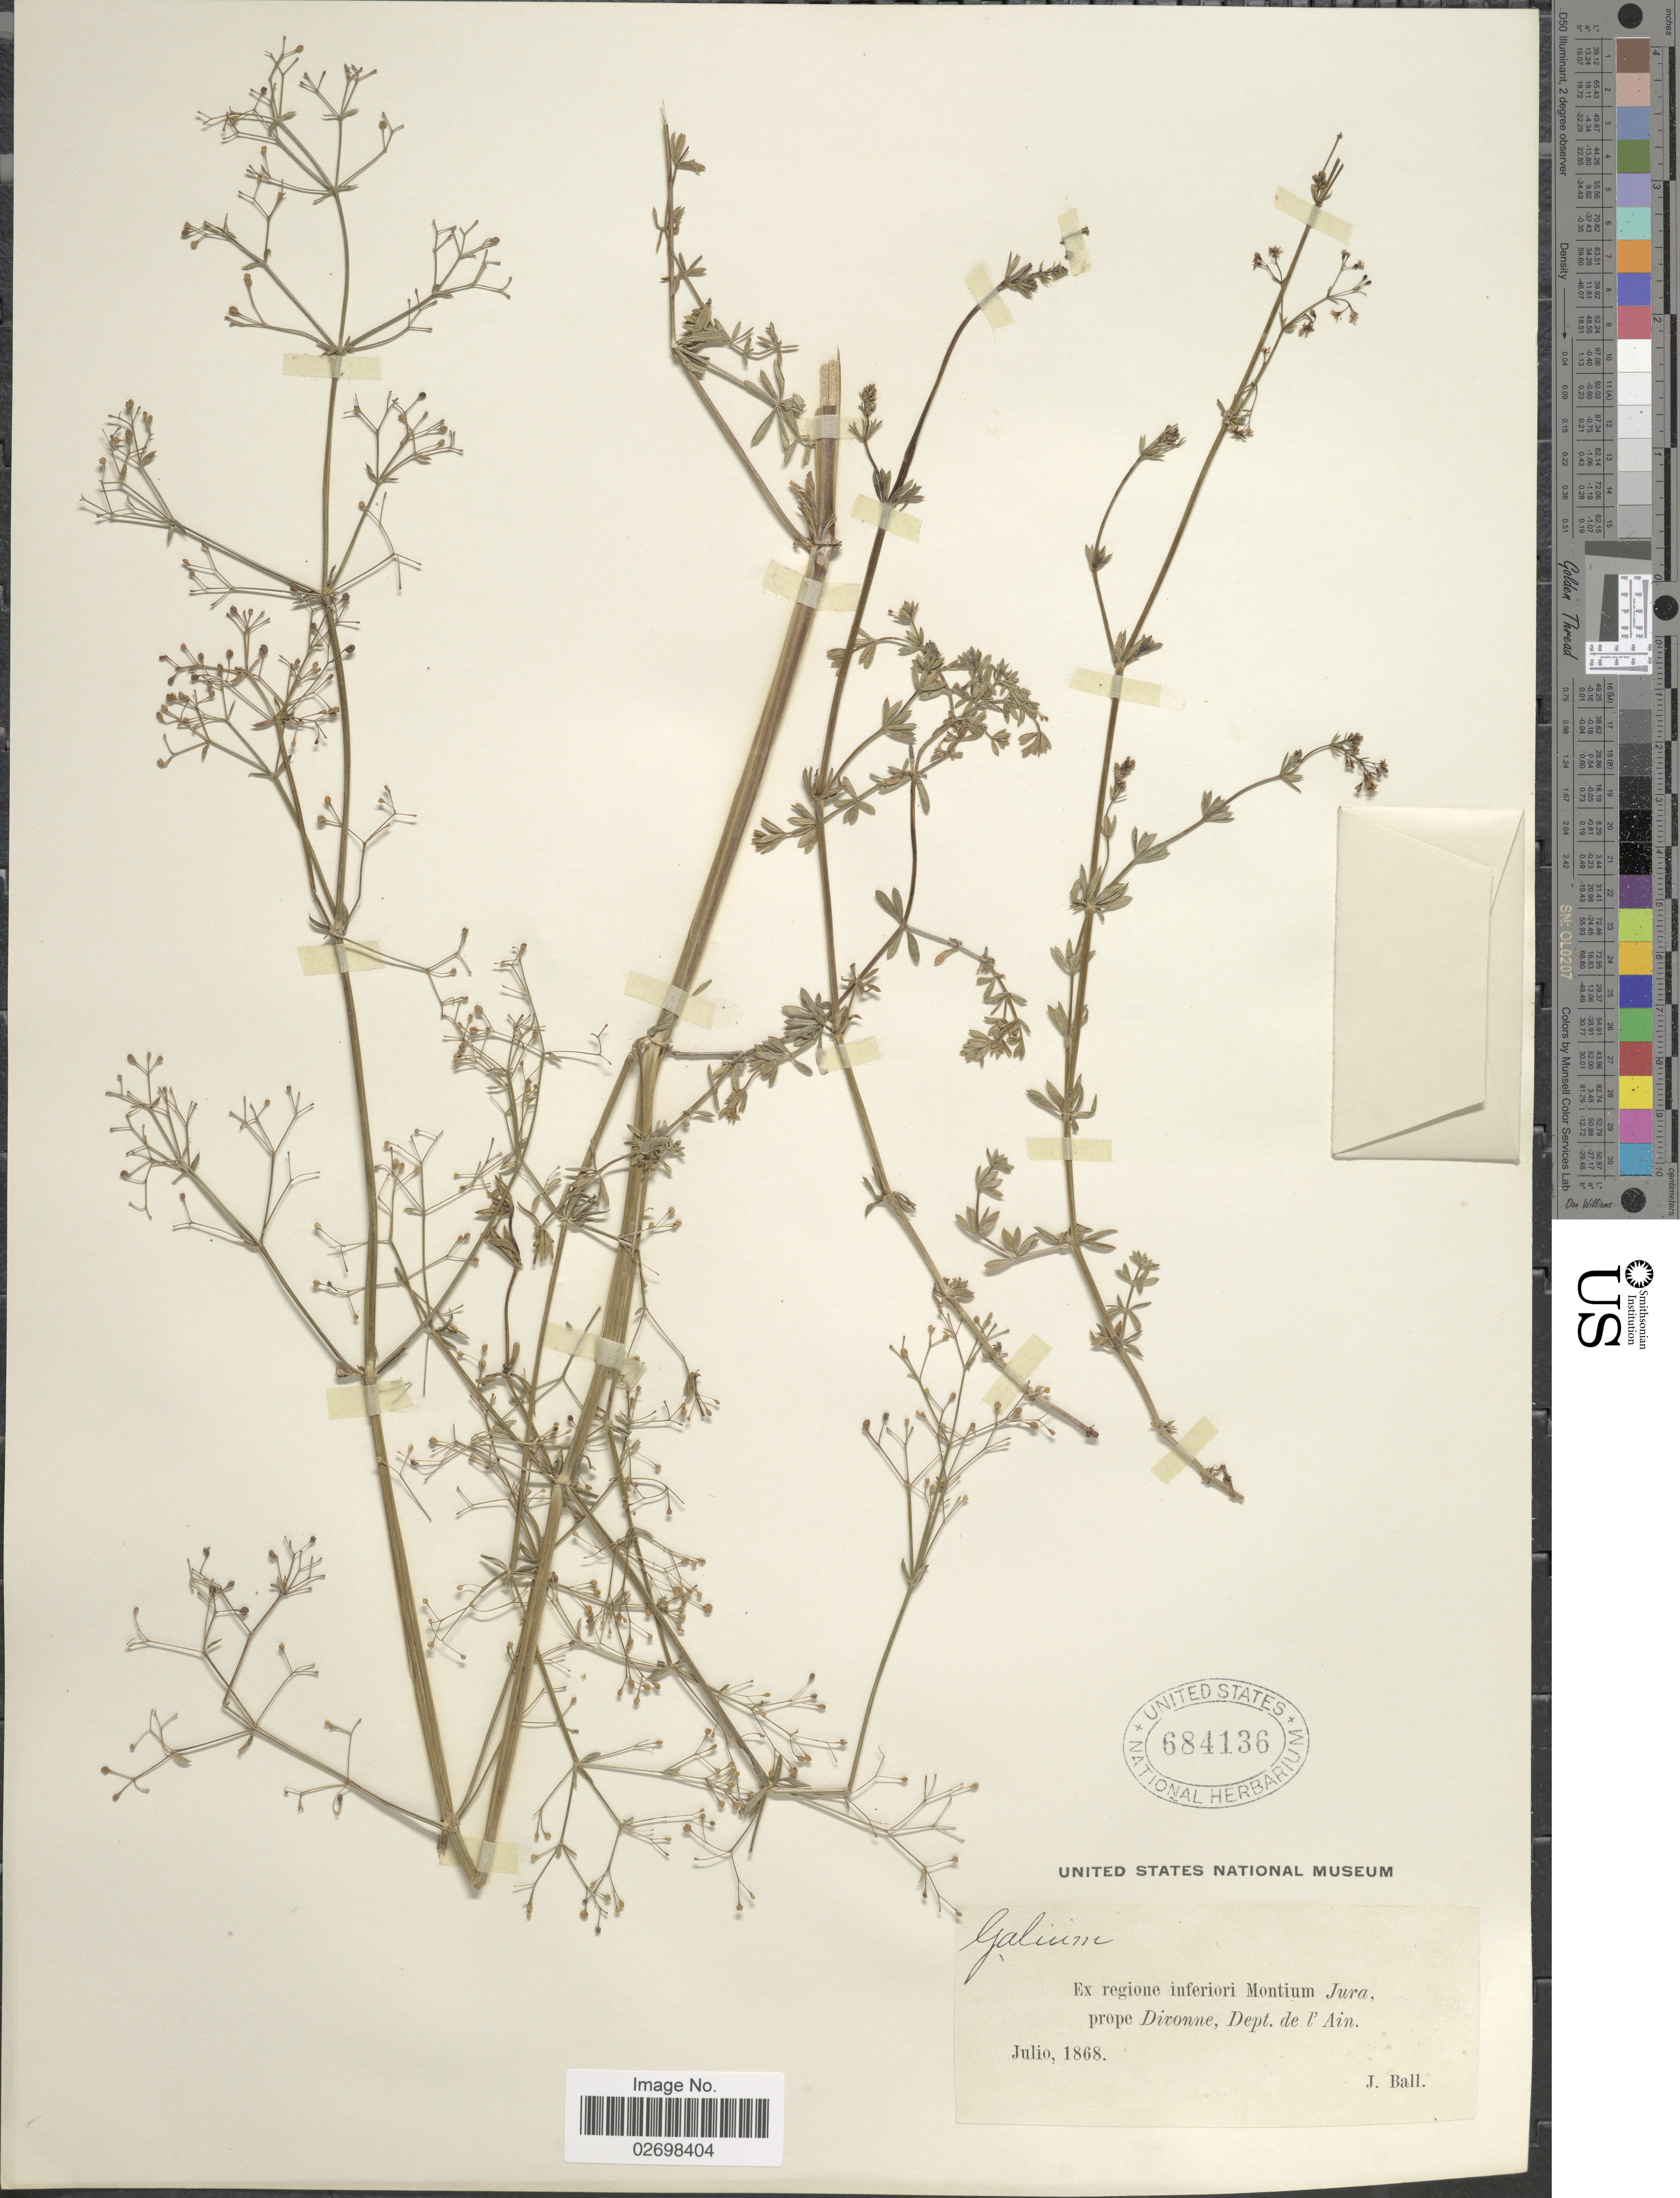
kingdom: Plantae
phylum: Tracheophyta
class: Magnoliopsida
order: Gentianales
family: Rubiaceae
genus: Galium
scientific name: Galium sp.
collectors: J. Ball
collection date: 1868-07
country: Switzerland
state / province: Jura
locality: Regione inferiori Montium Jura, prope Divonne, Dept. de l'Ain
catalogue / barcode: US 684136